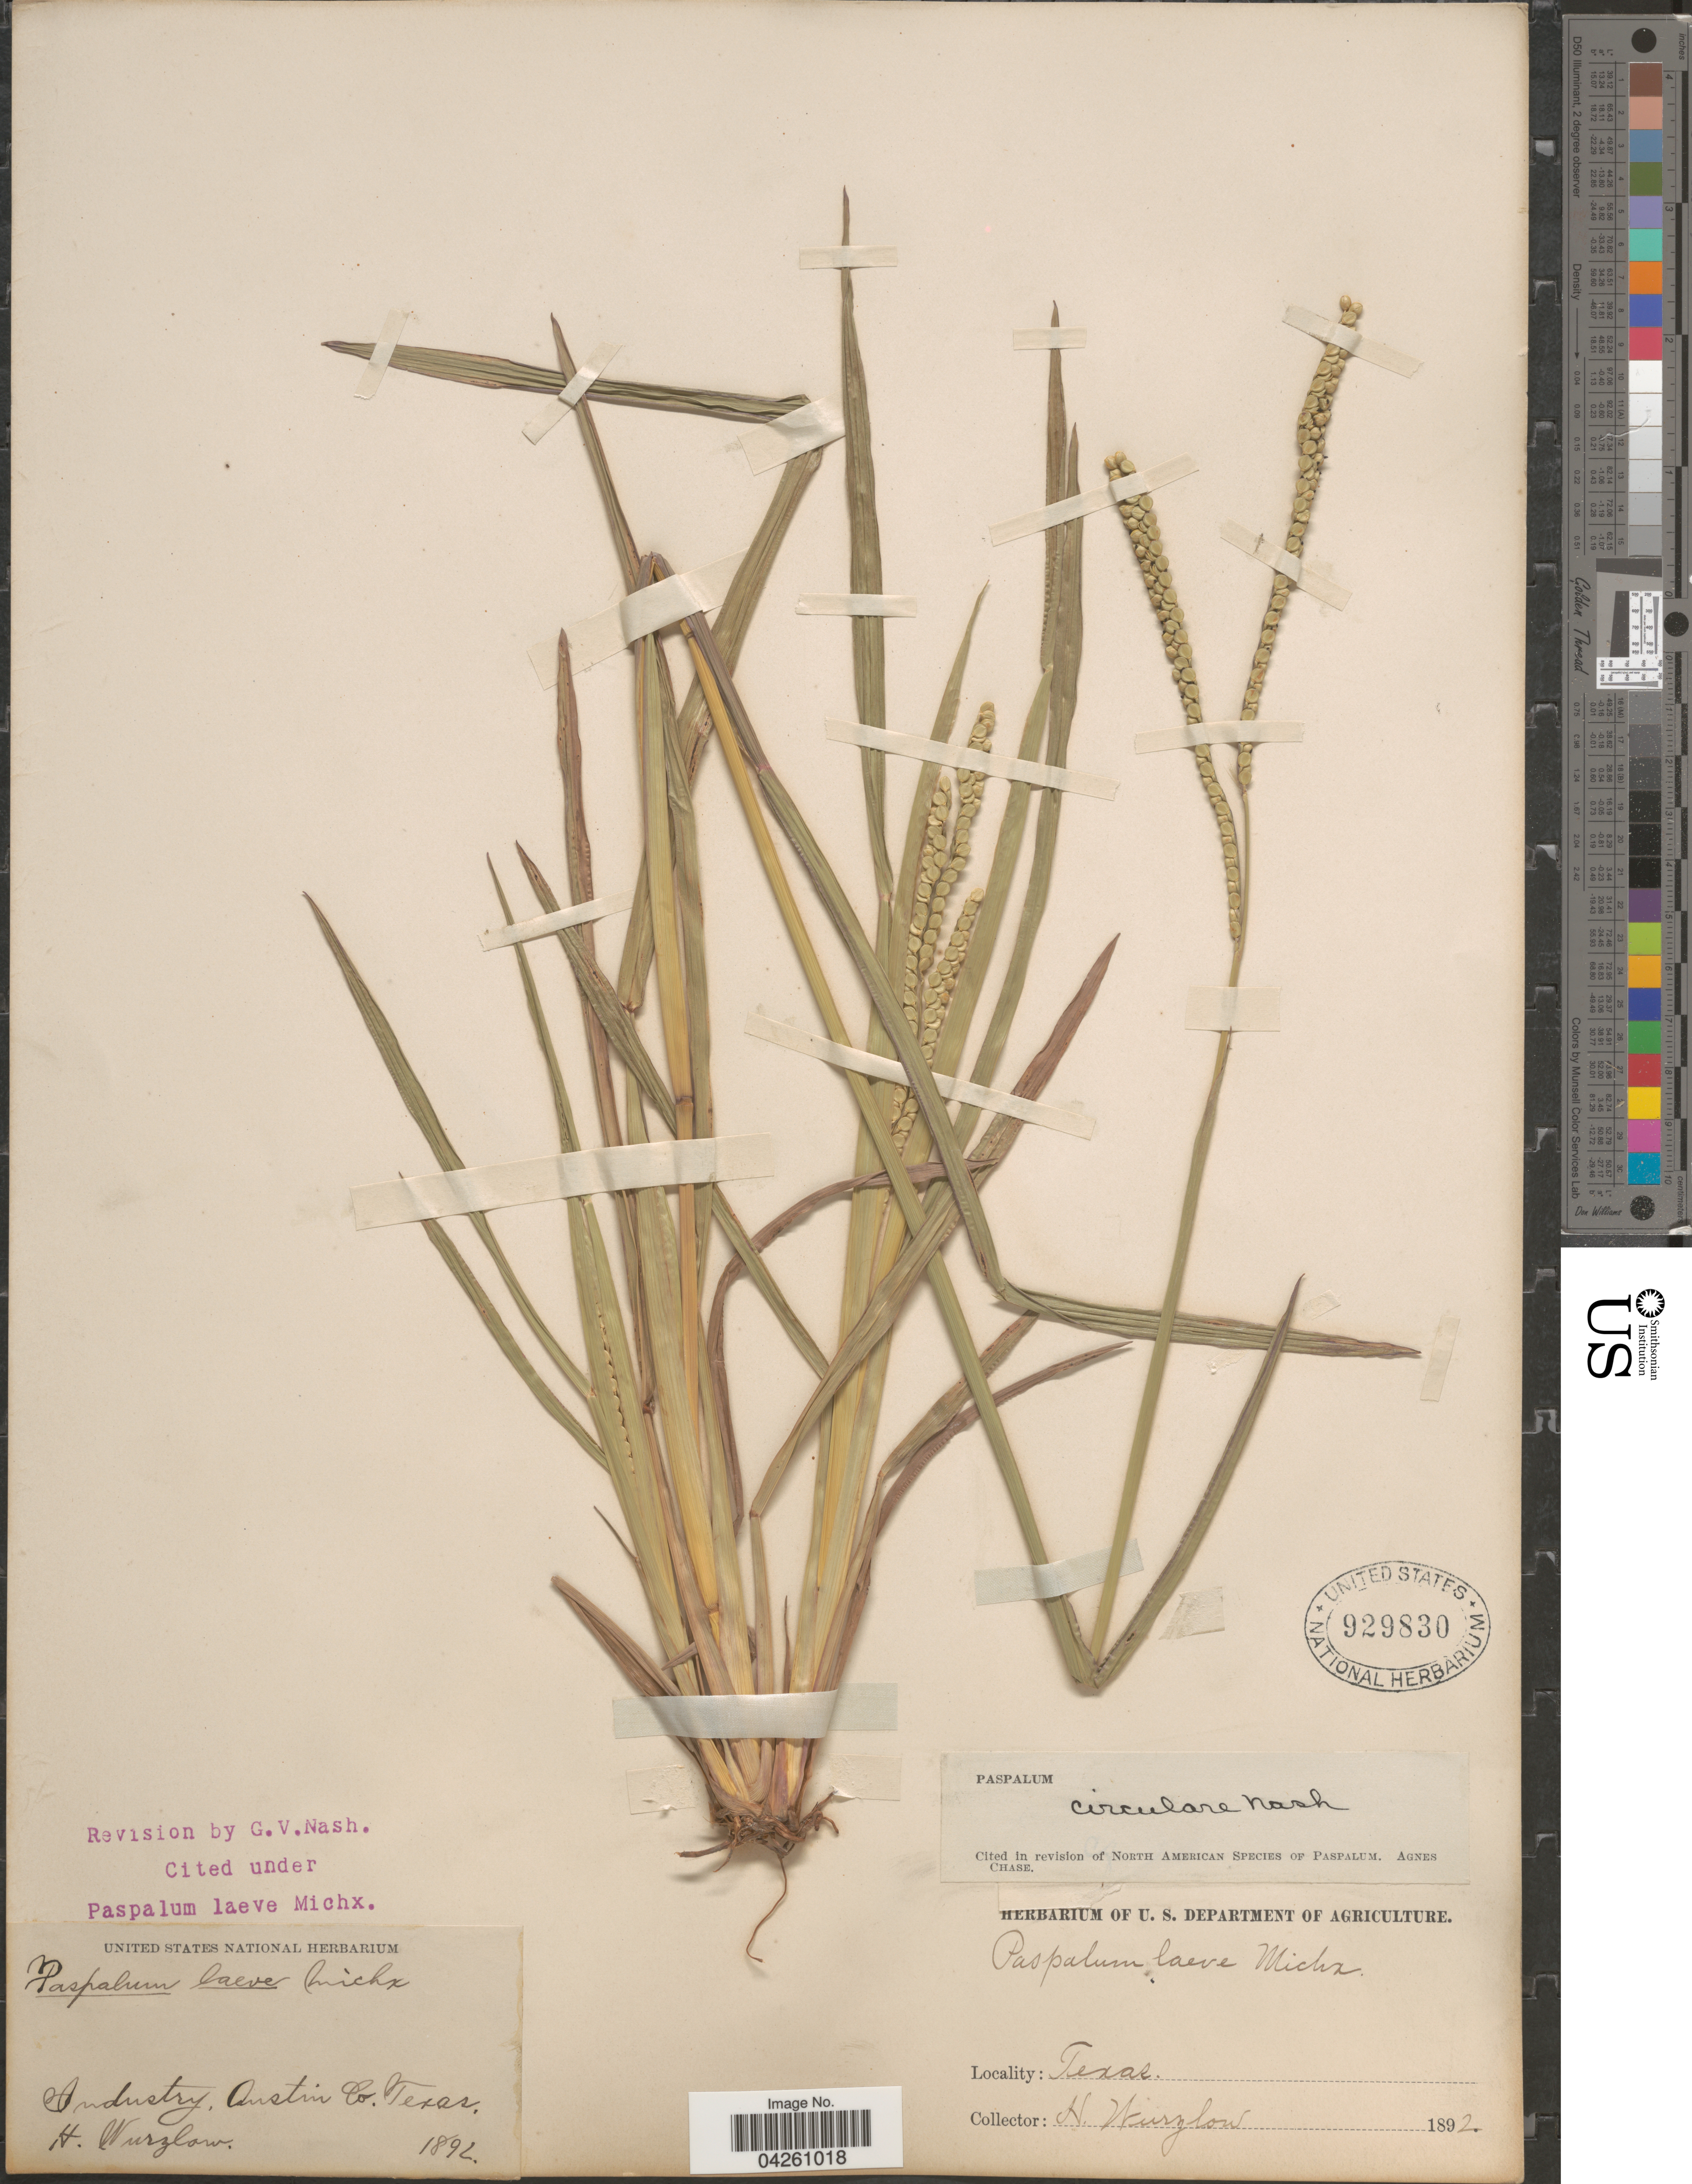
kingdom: Plantae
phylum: Tracheophyta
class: Liliopsida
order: Poales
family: Poaceae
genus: Paspalum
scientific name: Paspalum circulare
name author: Nash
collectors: H. Wurzlow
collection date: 1892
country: United States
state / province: Texas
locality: Industry, Austin Co.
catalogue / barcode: US 929830